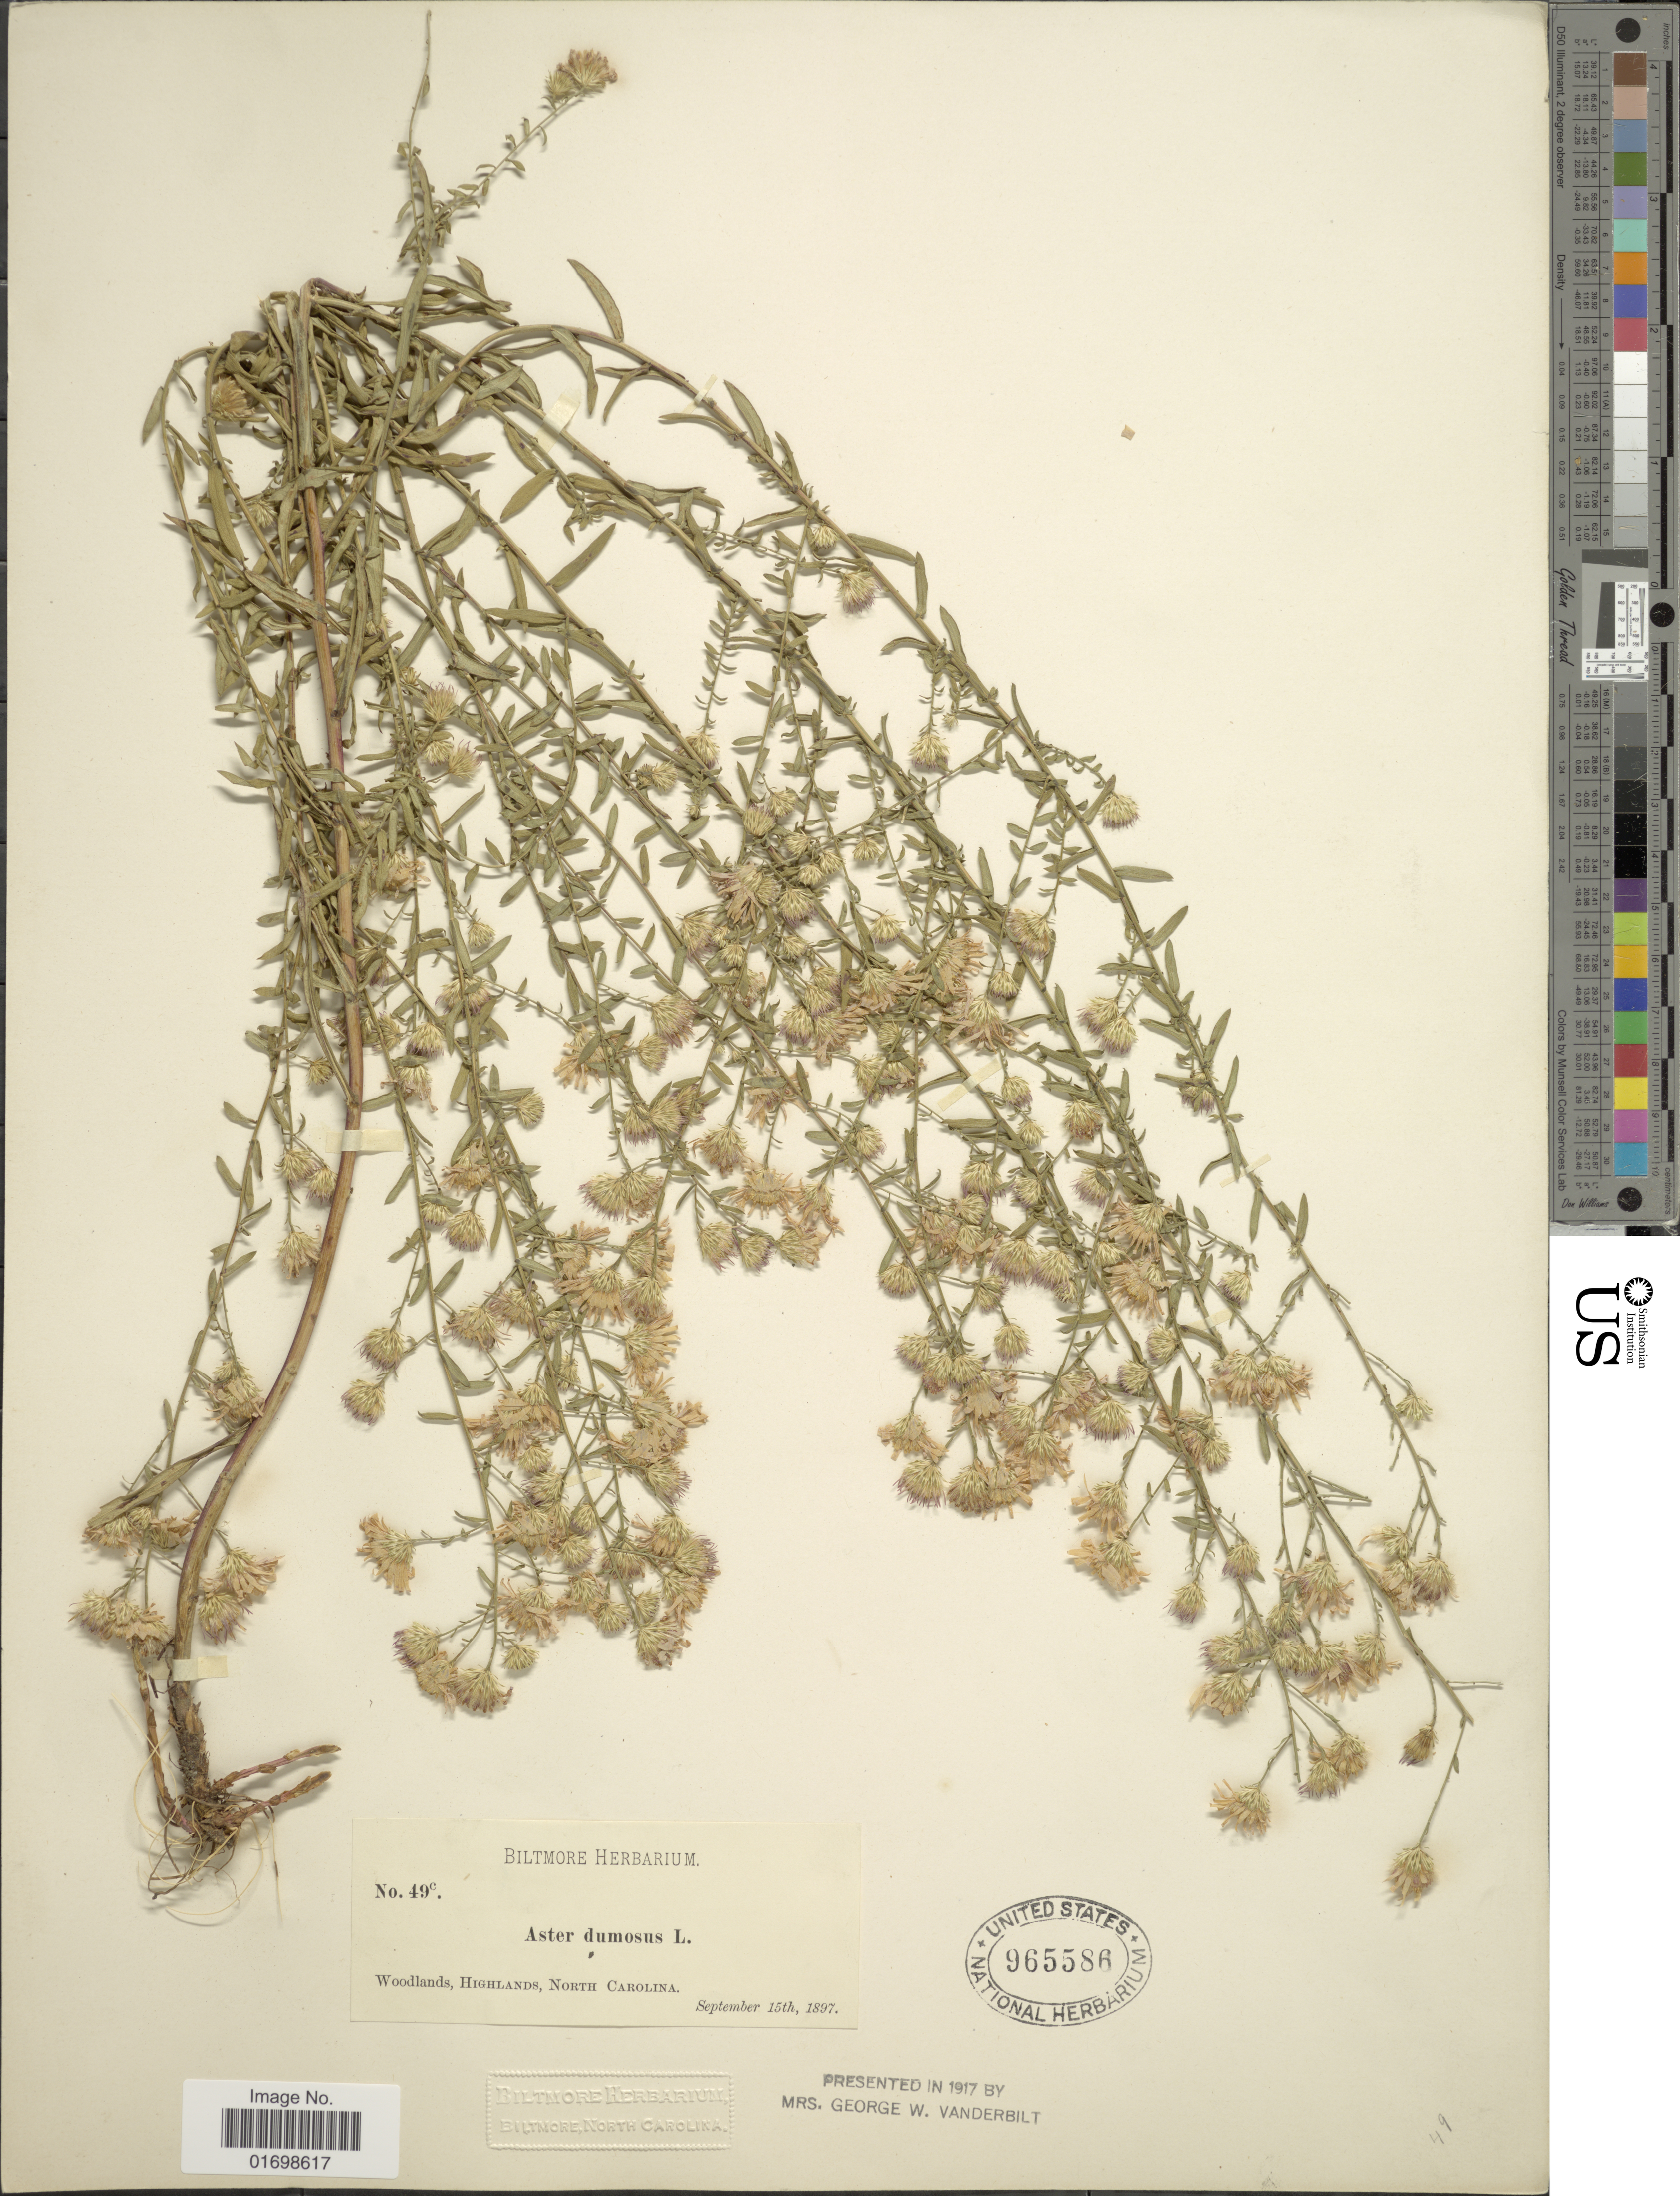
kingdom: Plantae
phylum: Tracheophyta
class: Magnoliopsida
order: Asterales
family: Asteraceae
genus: Symphyotrichum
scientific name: Symphyotrichum dumosum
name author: (L.) G.L. Nesom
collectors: ex herb. Biltmore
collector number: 49c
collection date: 1897-09-15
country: United States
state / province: North Carolina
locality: Woodlands, Highlands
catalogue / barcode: US 965586